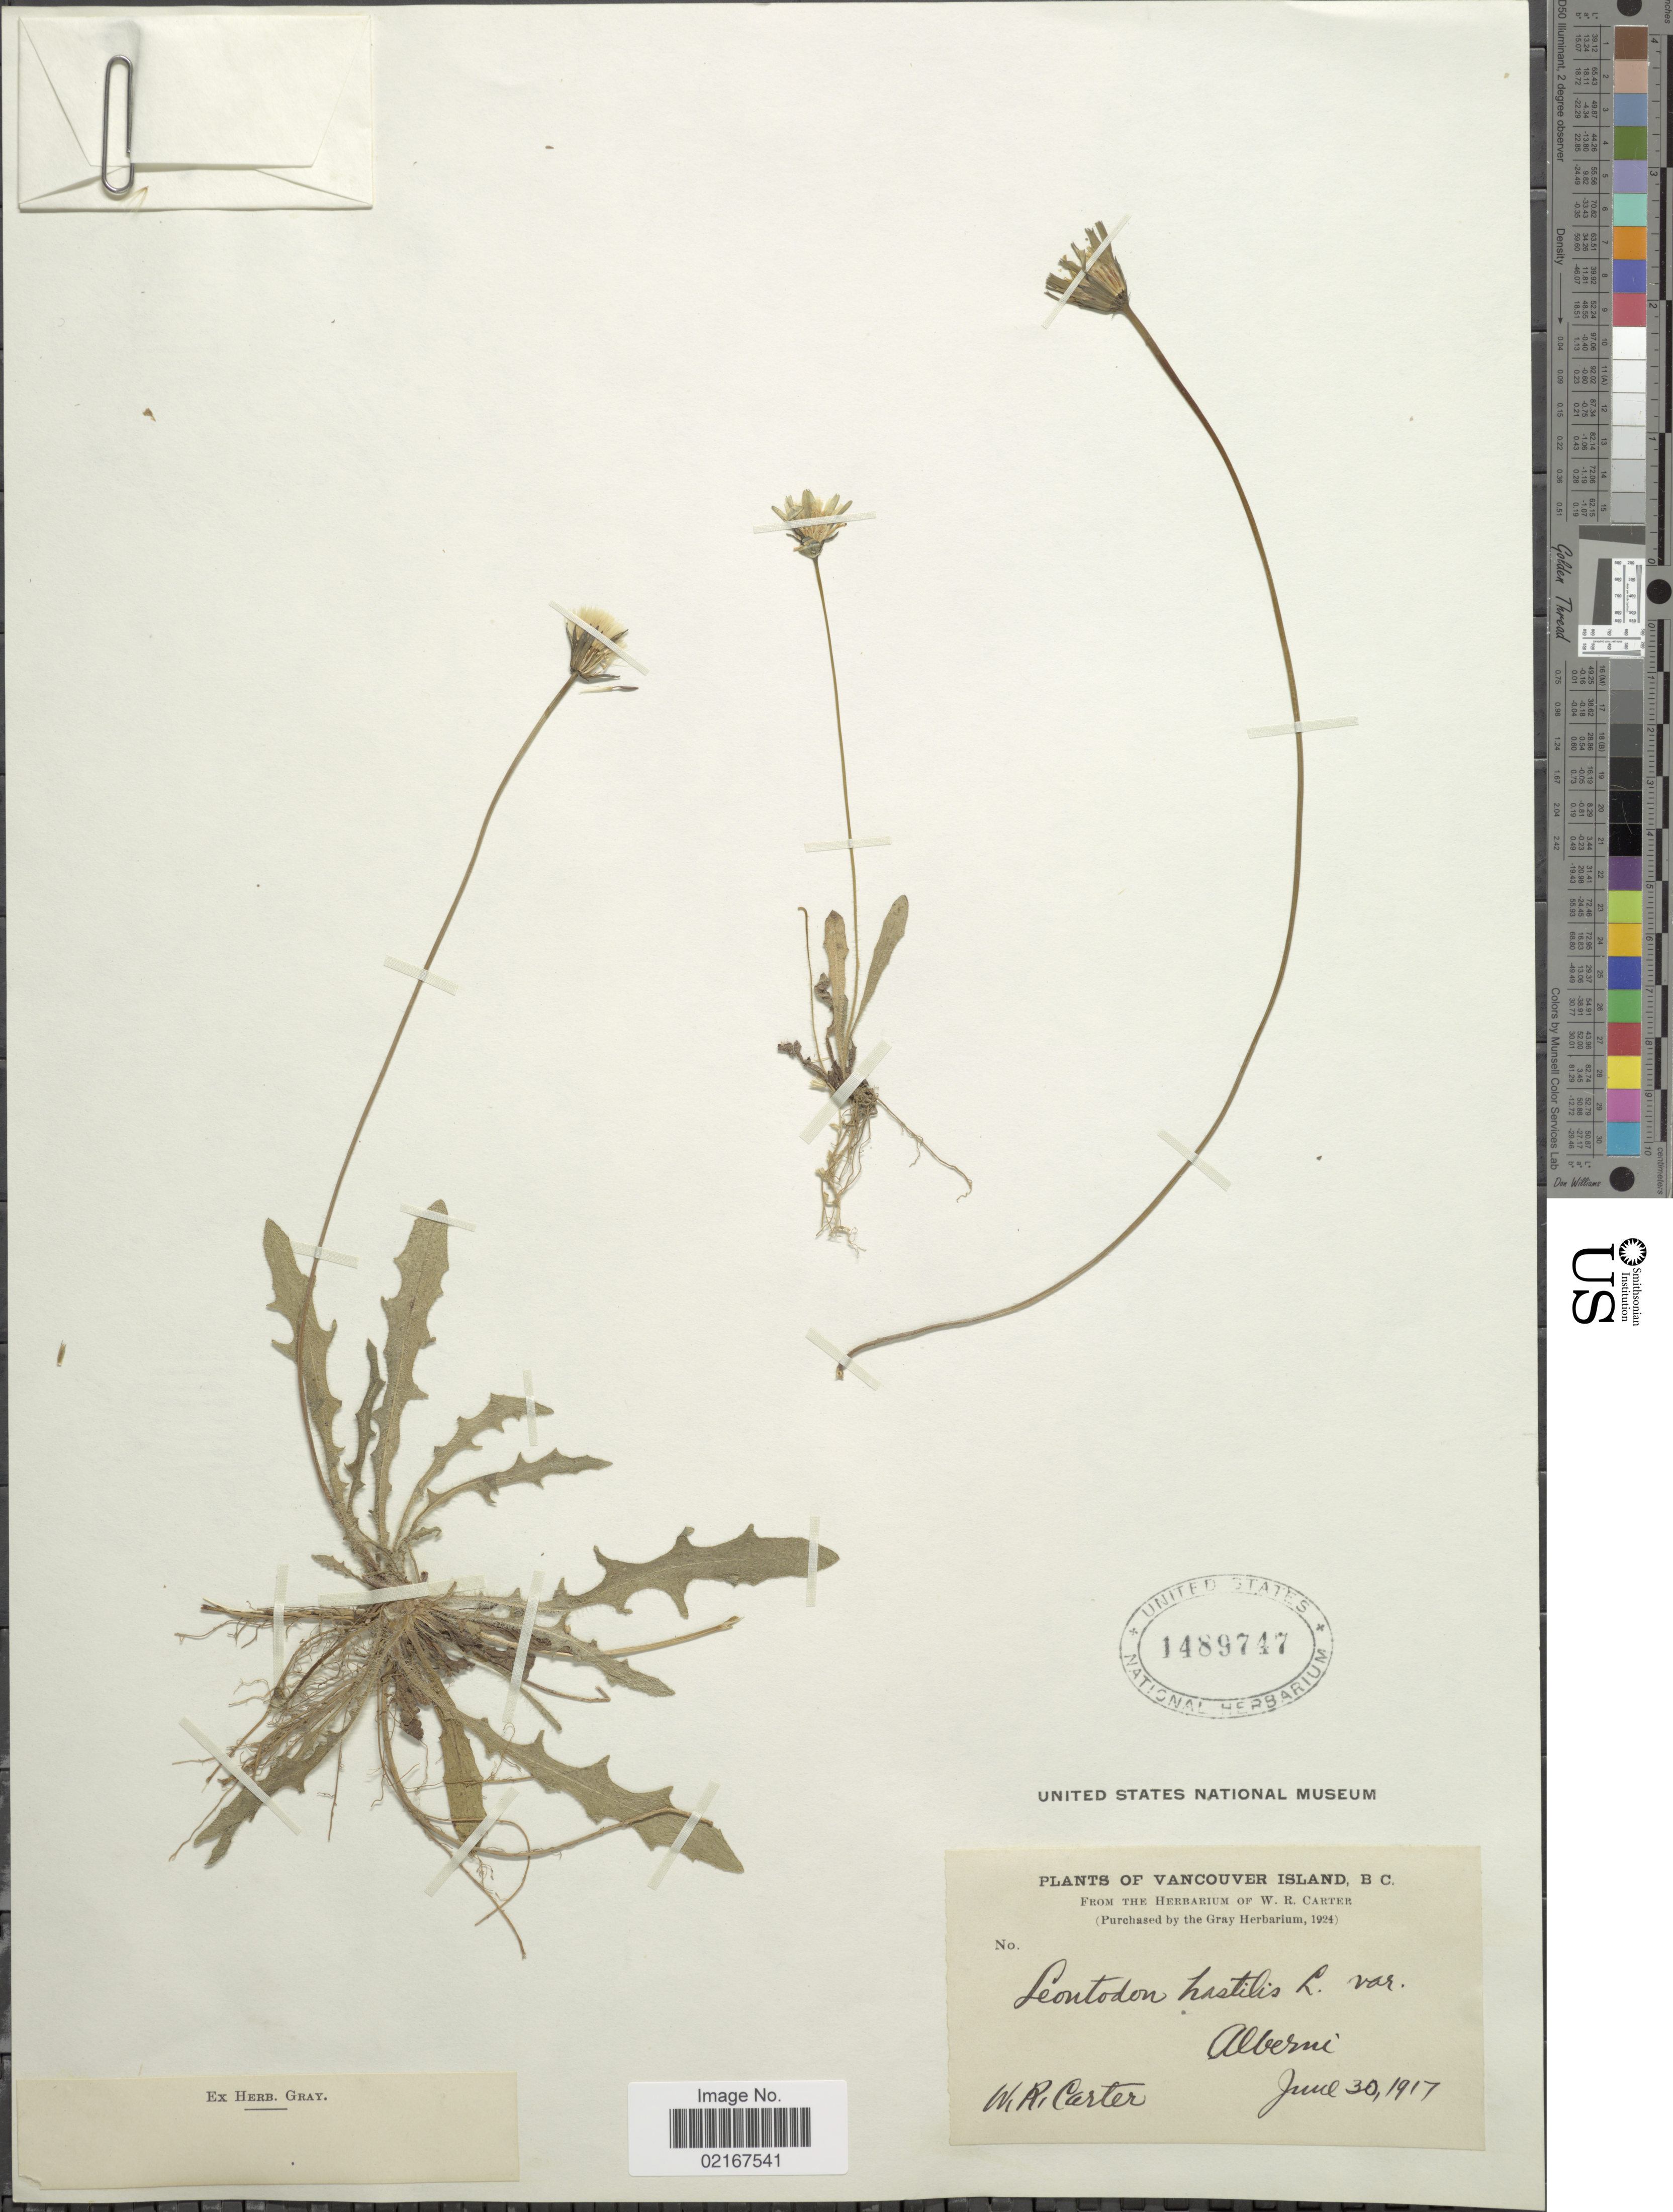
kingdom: Plantae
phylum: Tracheophyta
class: Magnoliopsida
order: Asterales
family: Asteraceae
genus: Leontodon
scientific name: Leontodon hispidus subsp. hastilis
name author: (L.) Pawlowska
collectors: W. R. Carter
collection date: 1917-06-30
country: Canada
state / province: British Columbia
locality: Vancouver Island, B. C., Alberni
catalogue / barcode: US 1489747